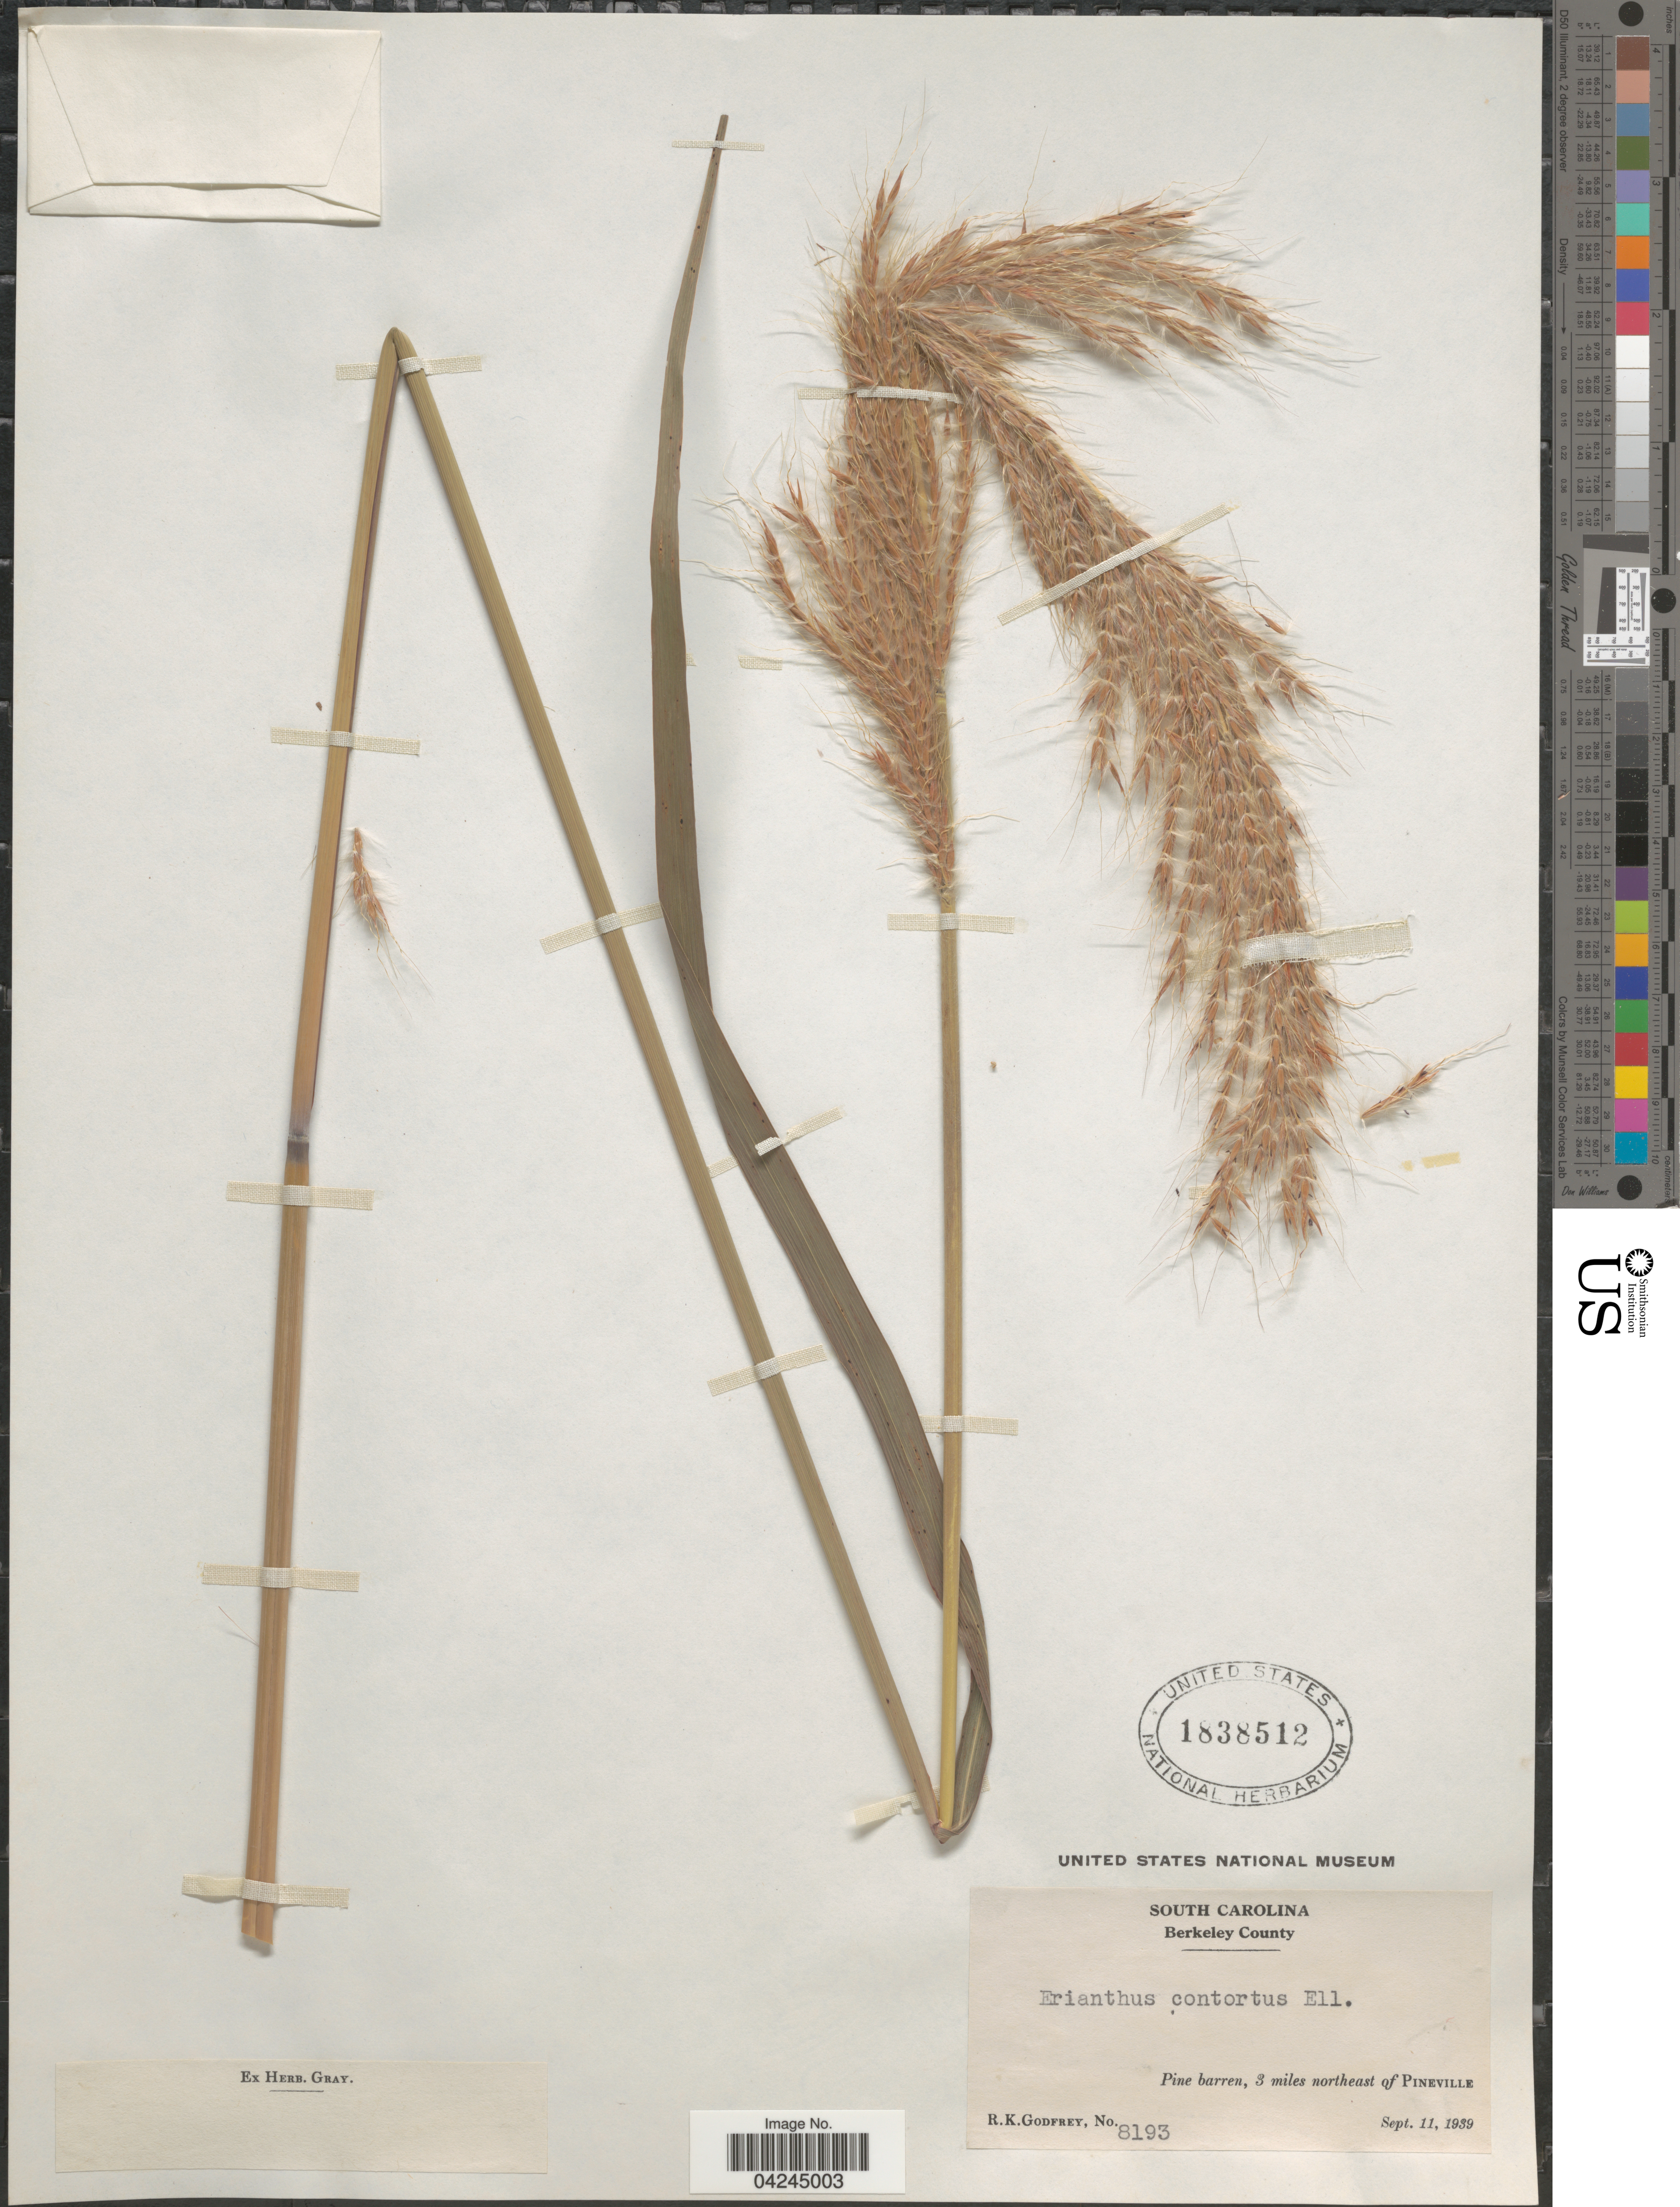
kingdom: Plantae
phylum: Tracheophyta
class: Liliopsida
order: Poales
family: Poaceae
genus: Erianthus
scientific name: Erianthus brevibarbis var. contortus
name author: (Elliott) D.B. Ward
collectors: R. K. Godfrey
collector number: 8193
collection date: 1939-09-11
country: United States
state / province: South Carolina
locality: Berkeley County. Pine barren, 3 miles northeast of Pineville.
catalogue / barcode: US 1838512